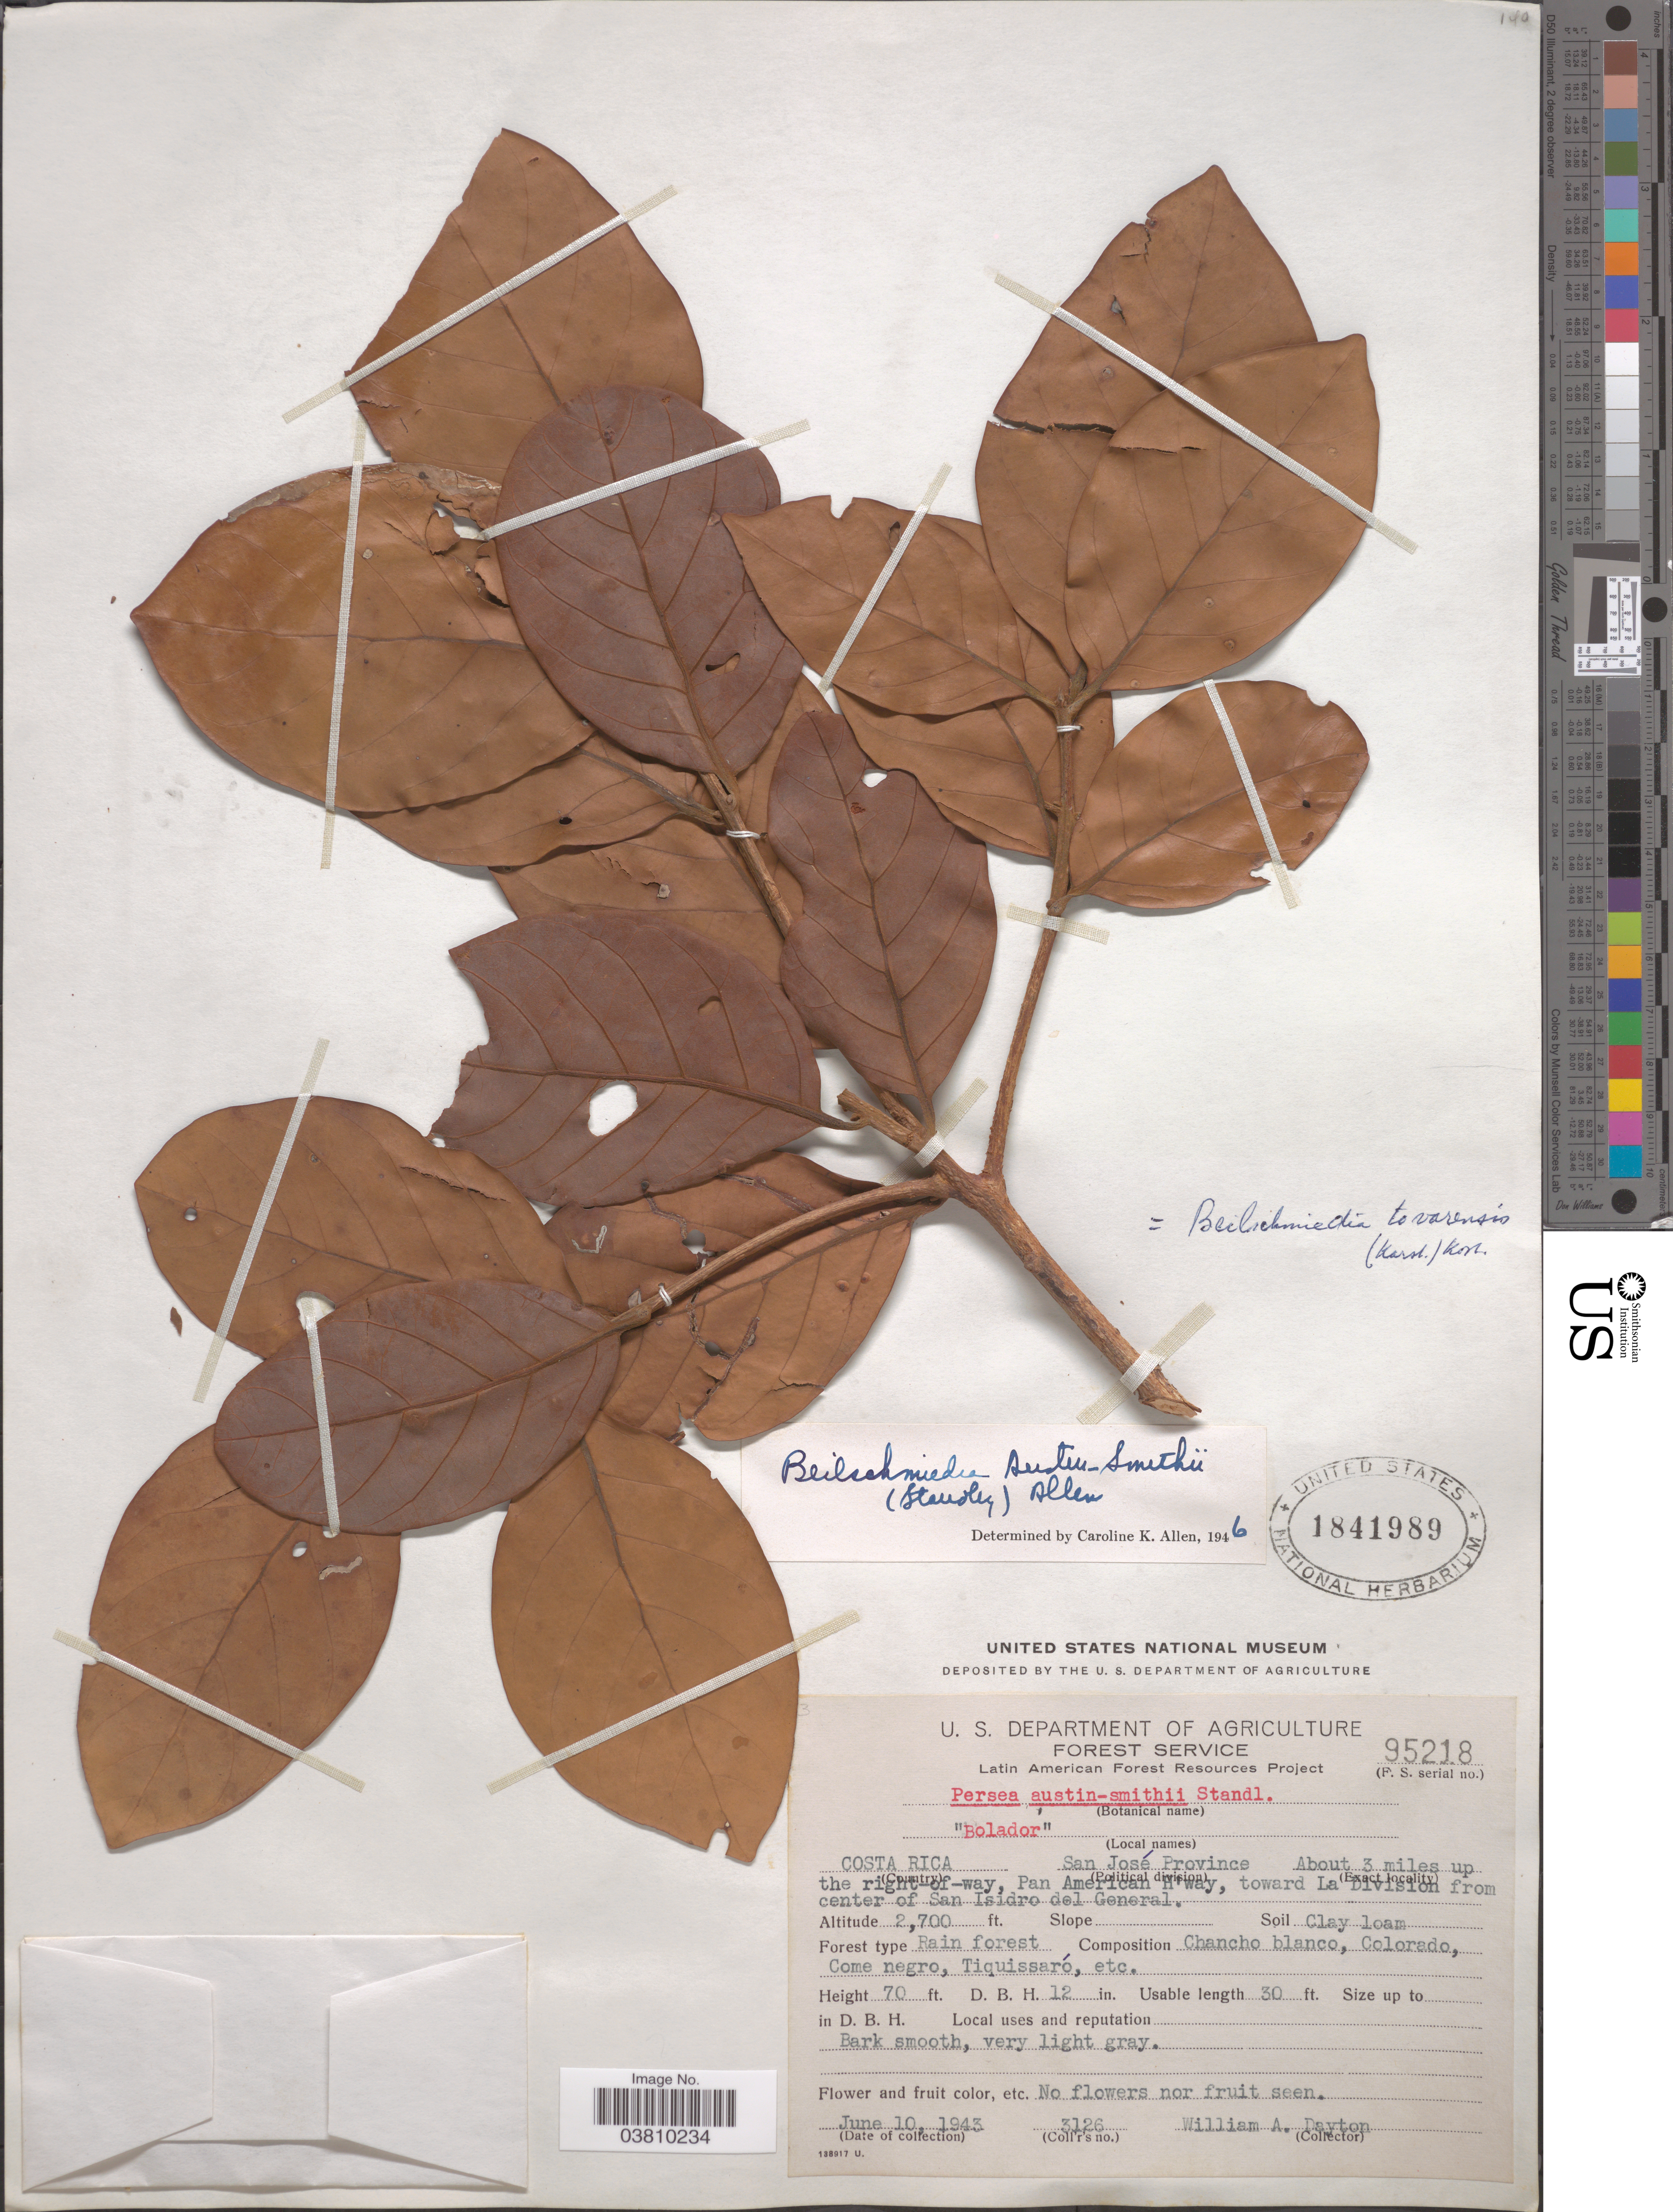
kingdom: Plantae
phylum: Tracheophyta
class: Magnoliopsida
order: Laurales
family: Lauraceae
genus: Beilschmiedia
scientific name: Beilschmiedia tovarensis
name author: (Meisn.) Sa. Nishida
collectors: W. Dayton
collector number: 3126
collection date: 1943-06-10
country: Costa Rica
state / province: San José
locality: About 3 miles up the right-of-way, Pan American H'way, toward La Division from center of San Isidro del General.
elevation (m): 823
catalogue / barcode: US 1841989